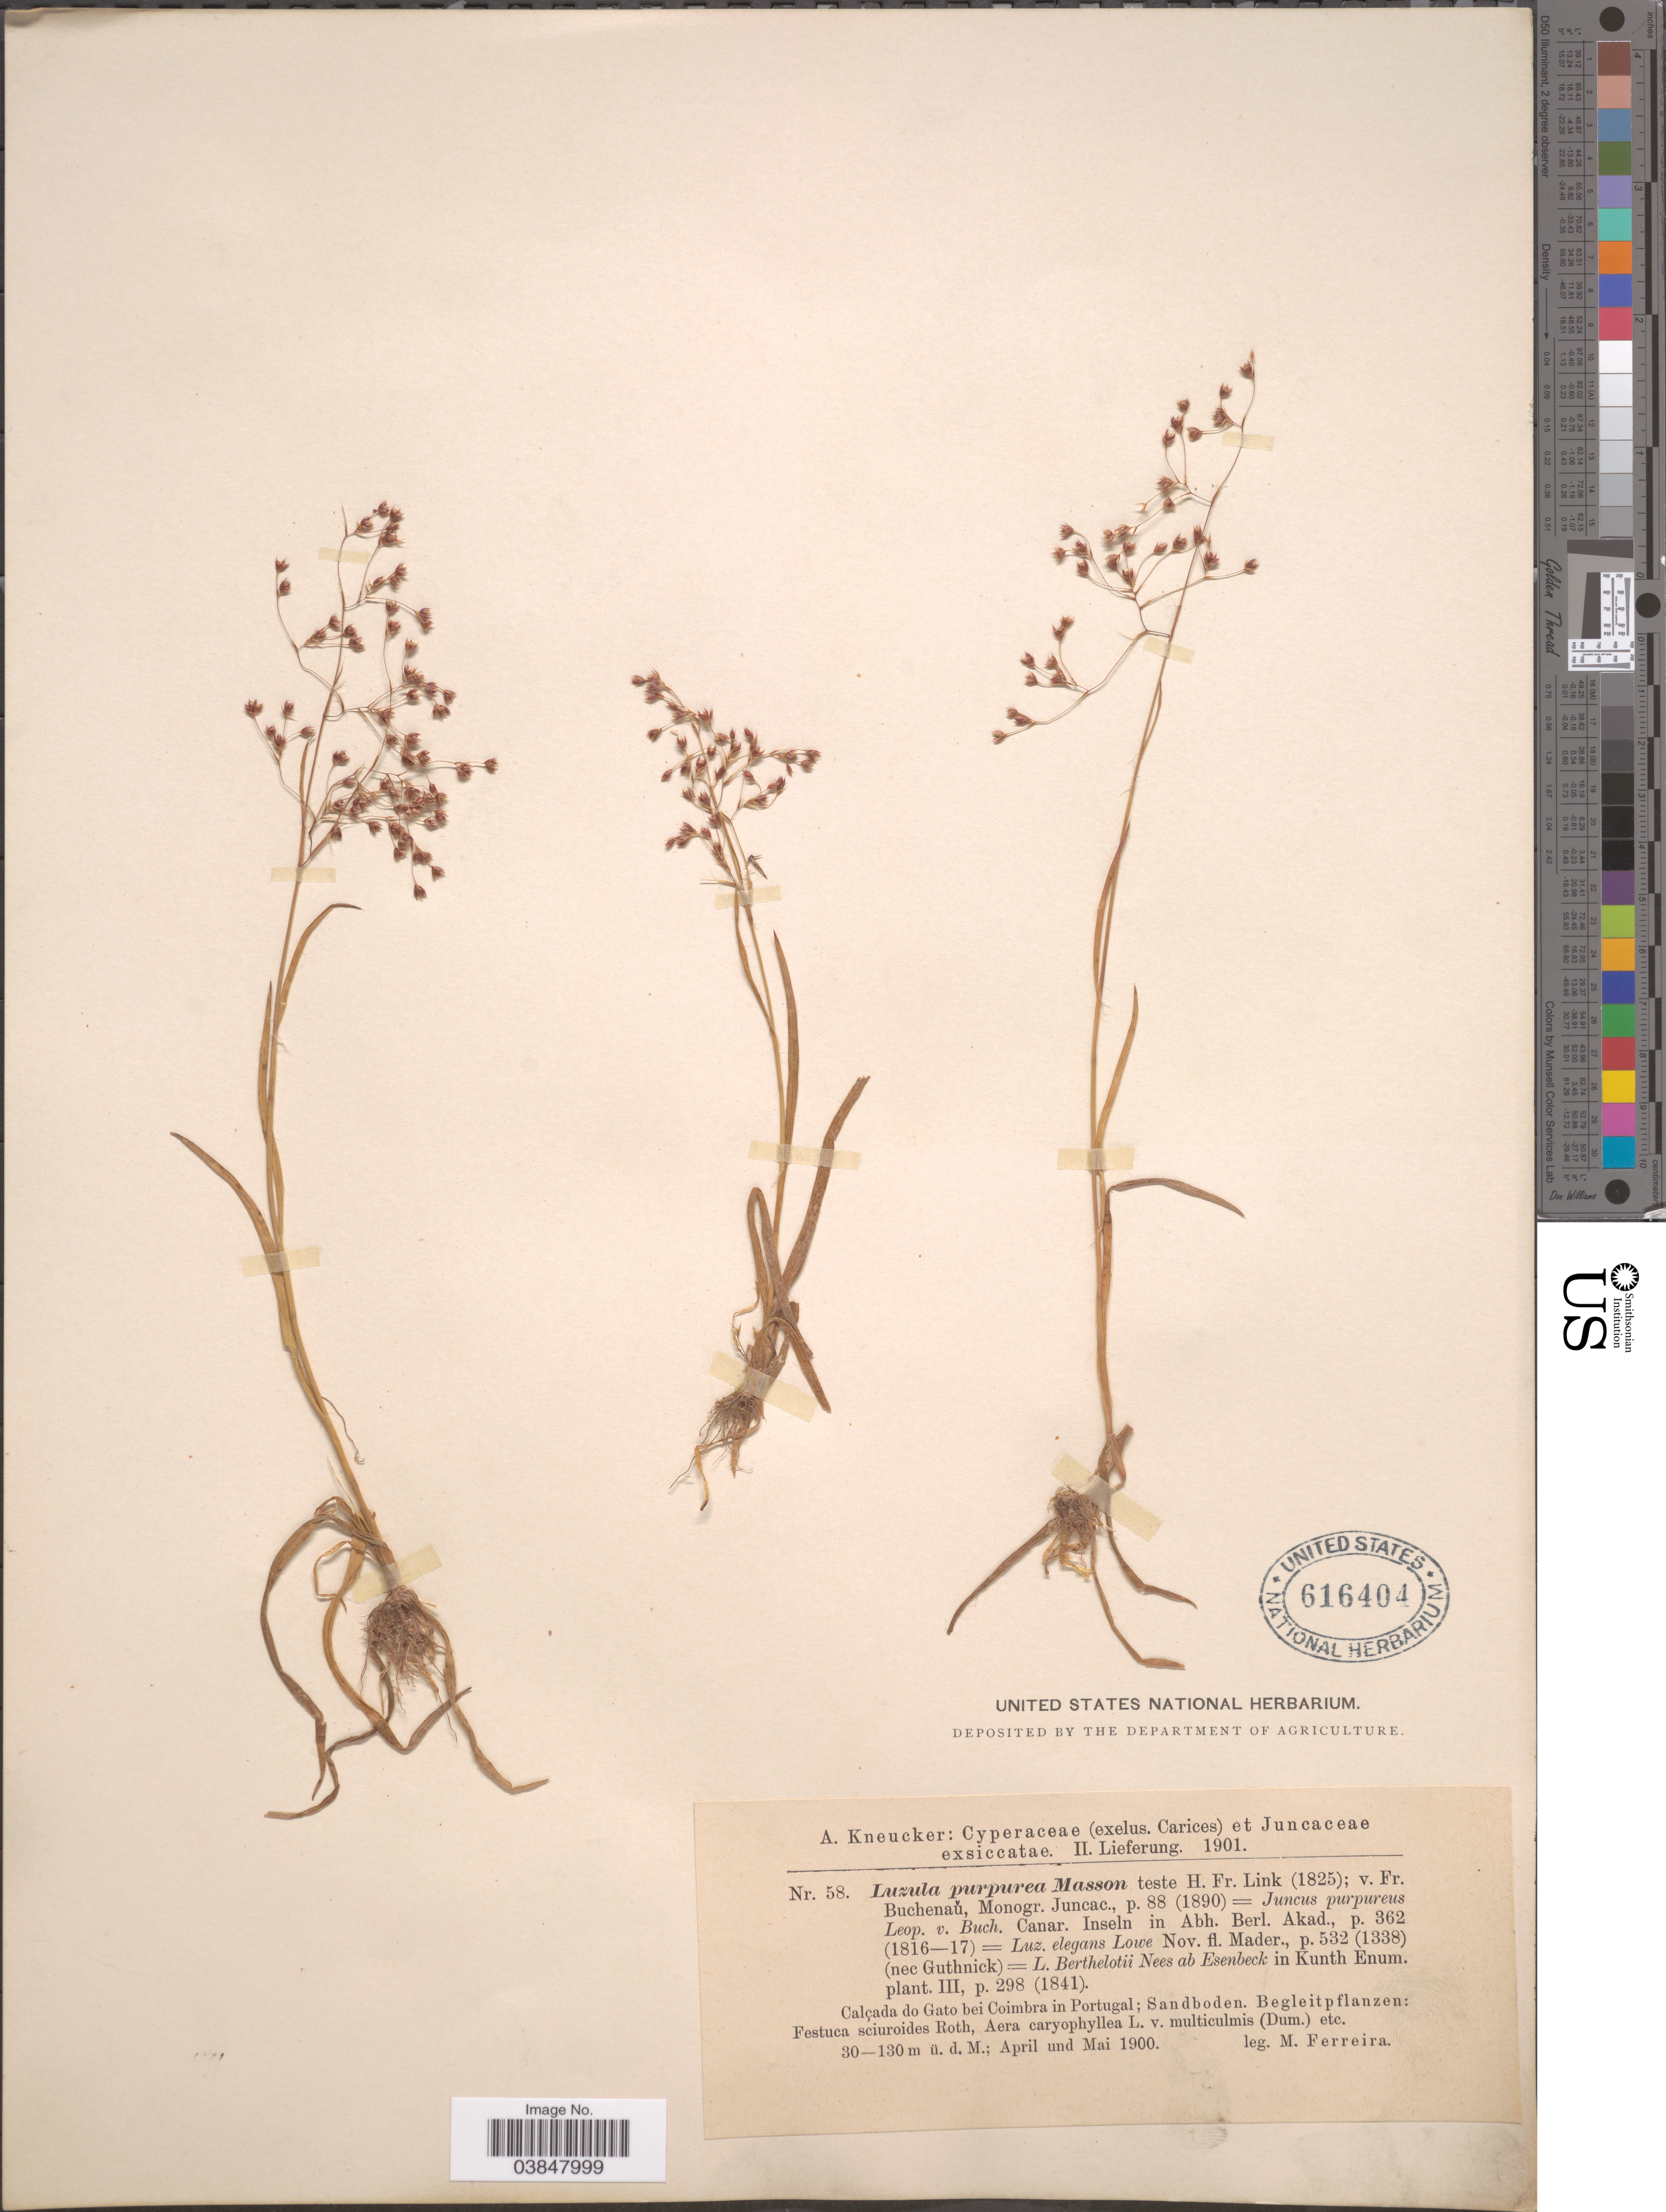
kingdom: Plantae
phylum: Tracheophyta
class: Liliopsida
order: Poales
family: Juncaceae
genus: Luzula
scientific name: Luzula purpurea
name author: Link ex E. Mey.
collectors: M. Ferreira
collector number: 58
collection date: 1900-04/1900-05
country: Portugal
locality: Calcada do Gato bei Coimbra in Portugal; Sandboden. Begleitpflanzen: Festuca sciuroides Roth.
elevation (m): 30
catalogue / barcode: US 616404